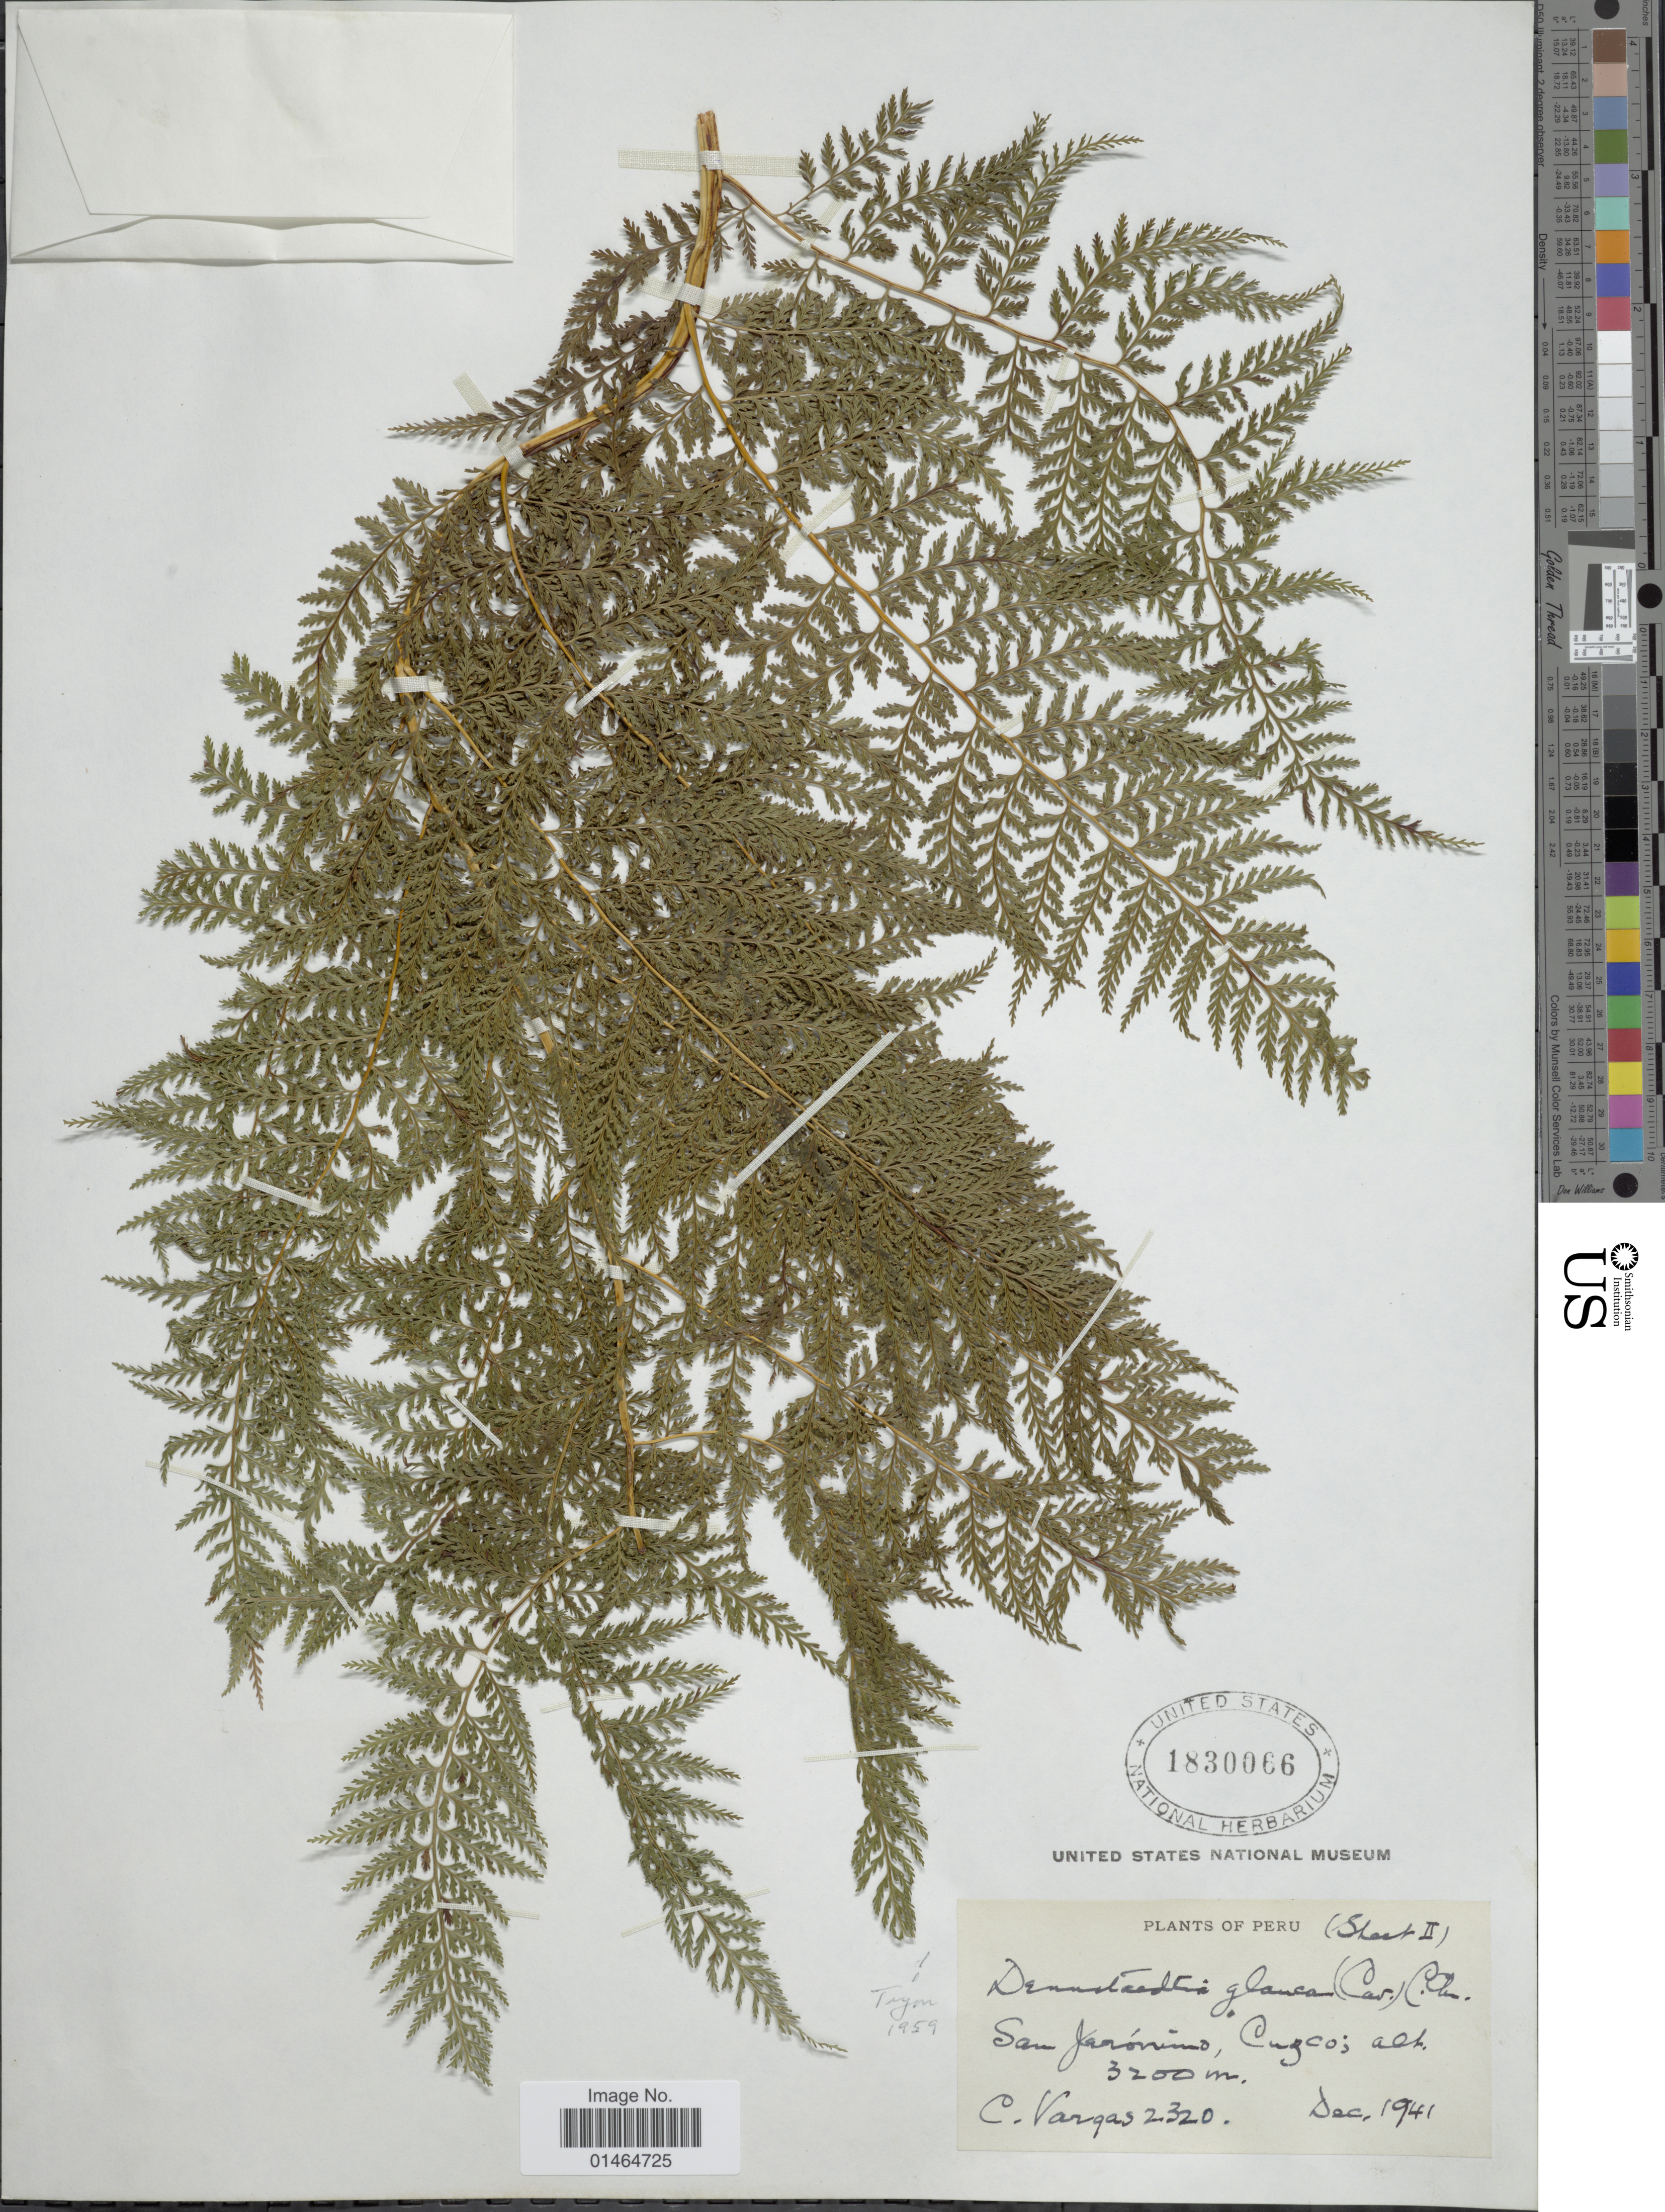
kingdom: Plantae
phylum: Tracheophyta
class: Polypodiopsida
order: Polypodiales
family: Dennstaedtiaceae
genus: Dennstaedtia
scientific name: Dennstaedtia glauca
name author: (Cav.) C. Chr.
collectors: C. Vargas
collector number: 2320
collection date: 1941-12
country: Peru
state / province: Cusco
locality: San Jerónimo, Cuzco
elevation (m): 3200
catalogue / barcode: US 1830066